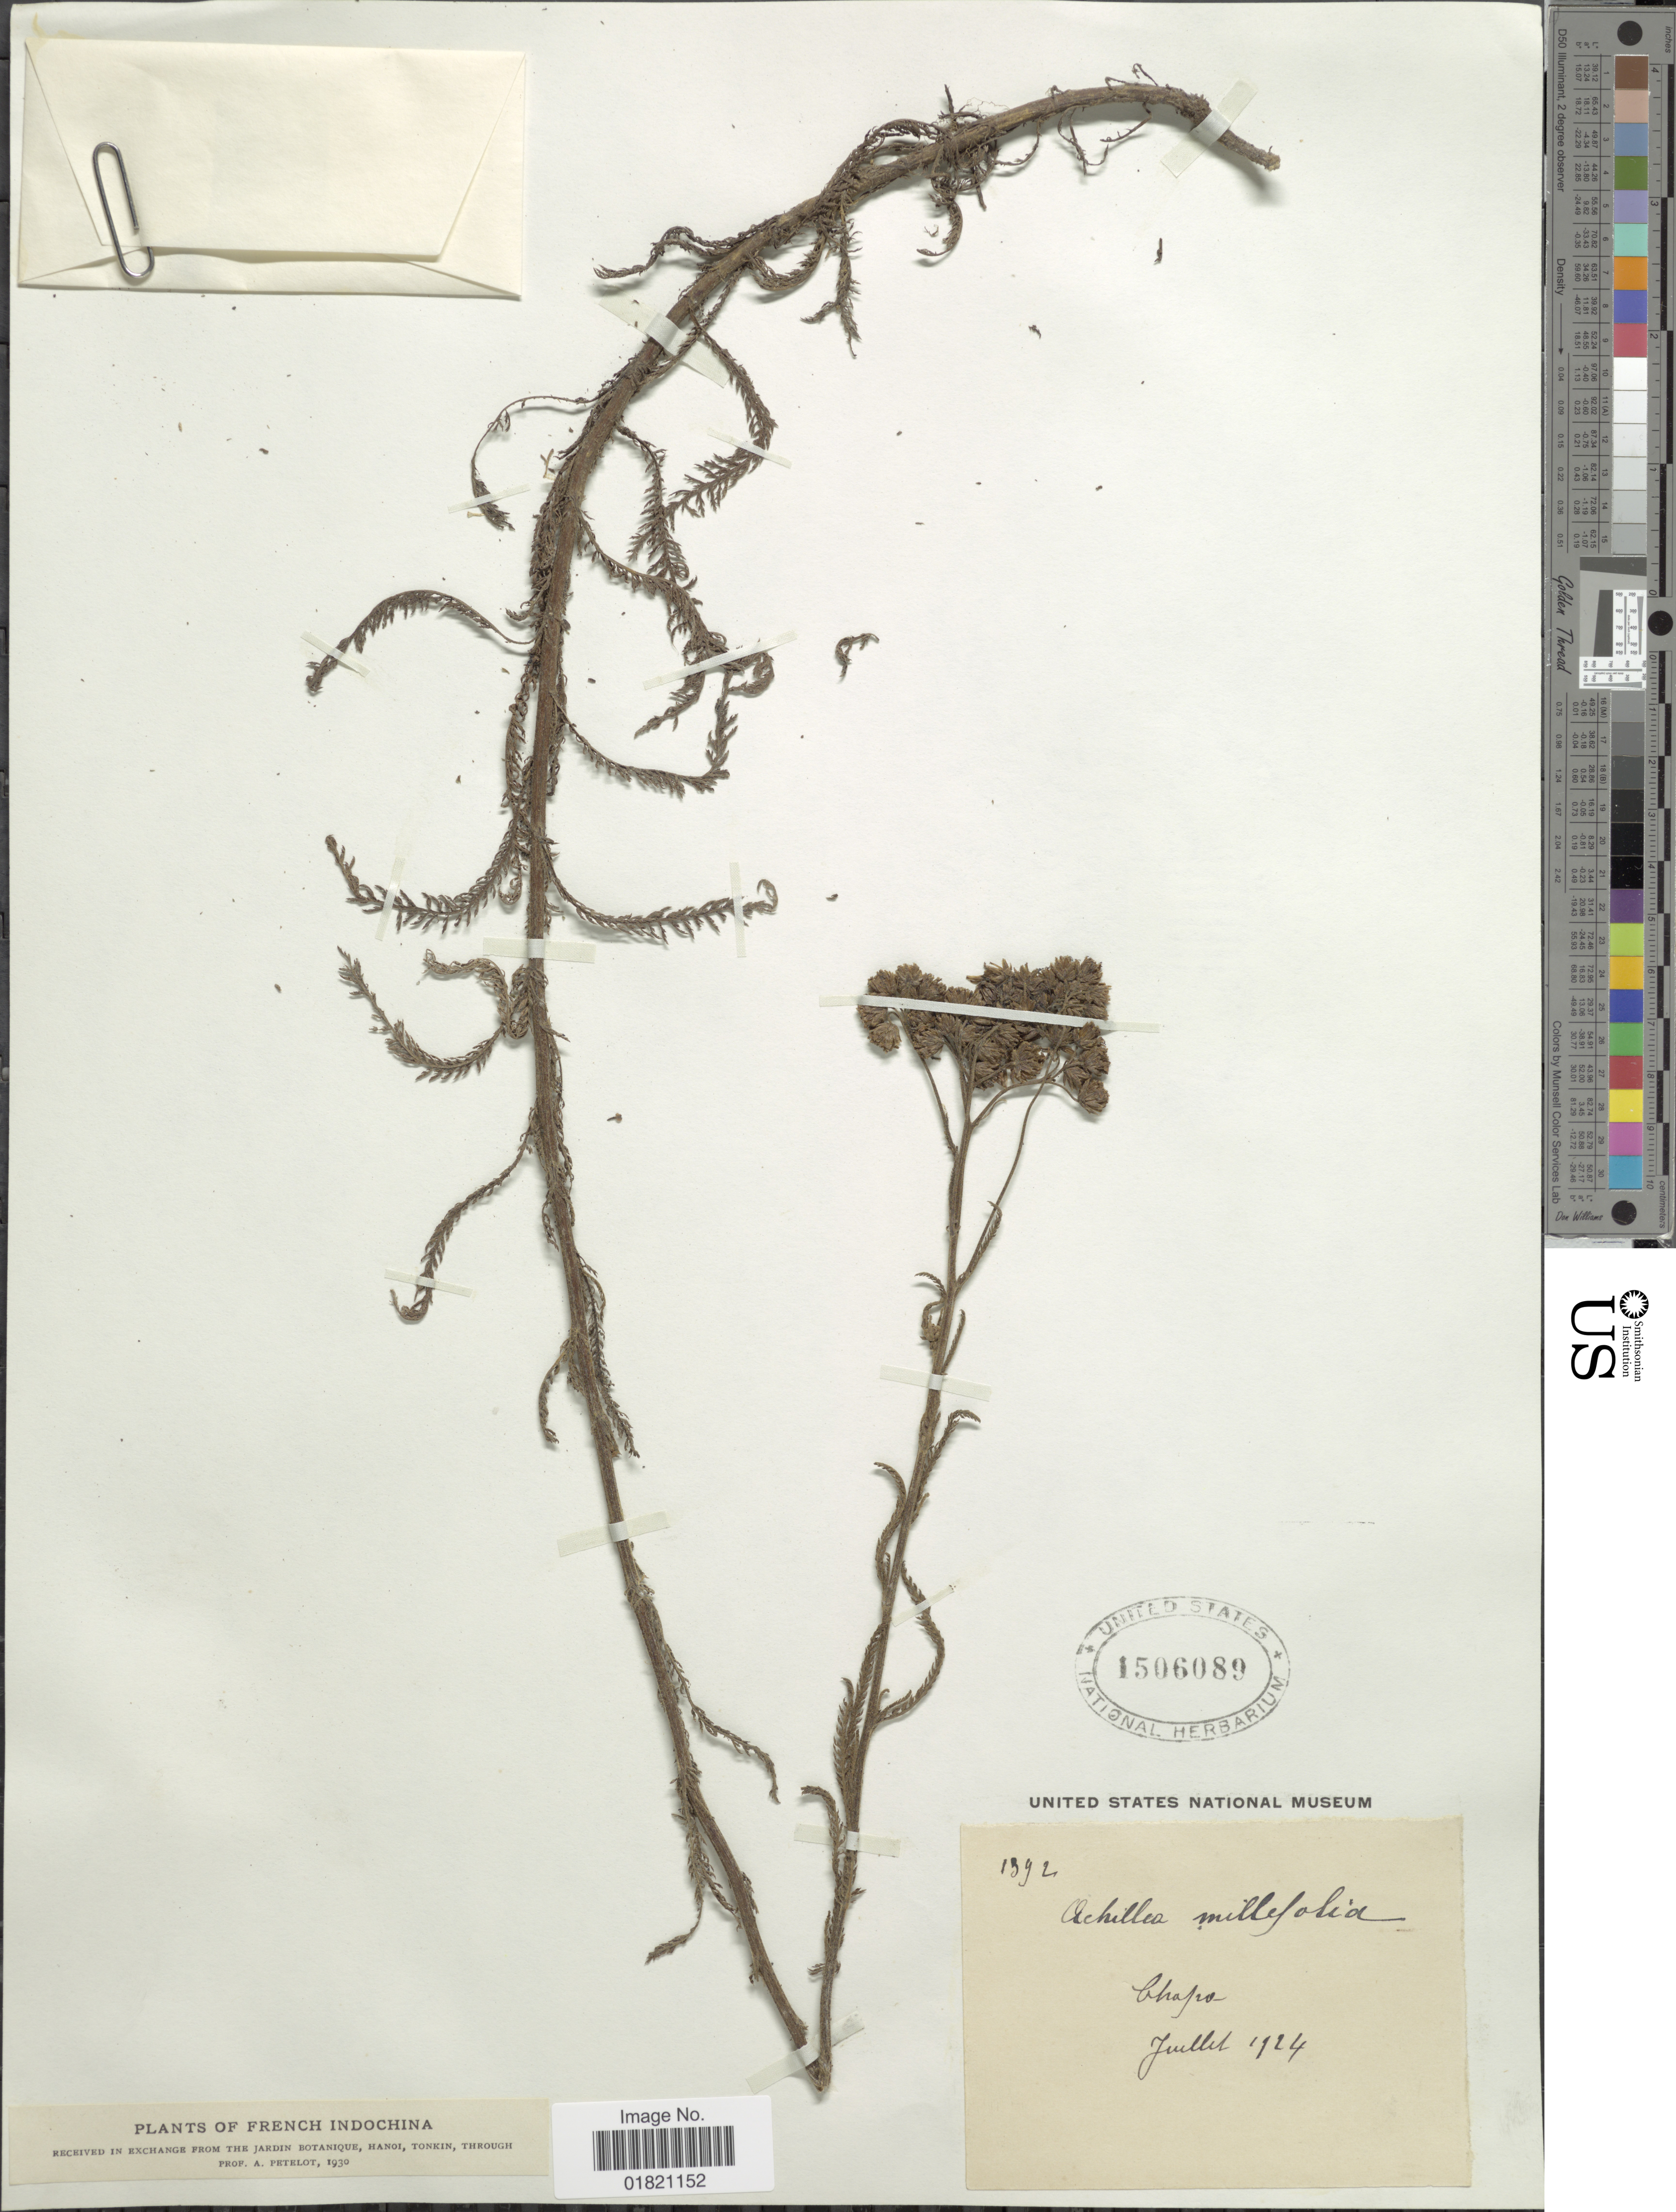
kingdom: Plantae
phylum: Tracheophyta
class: Magnoliopsida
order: Asterales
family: Asteraceae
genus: Achillea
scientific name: Achillea millefolium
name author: L.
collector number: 1392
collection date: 1924-07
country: Vietnam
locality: French Indochina, Chapa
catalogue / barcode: US 1506089